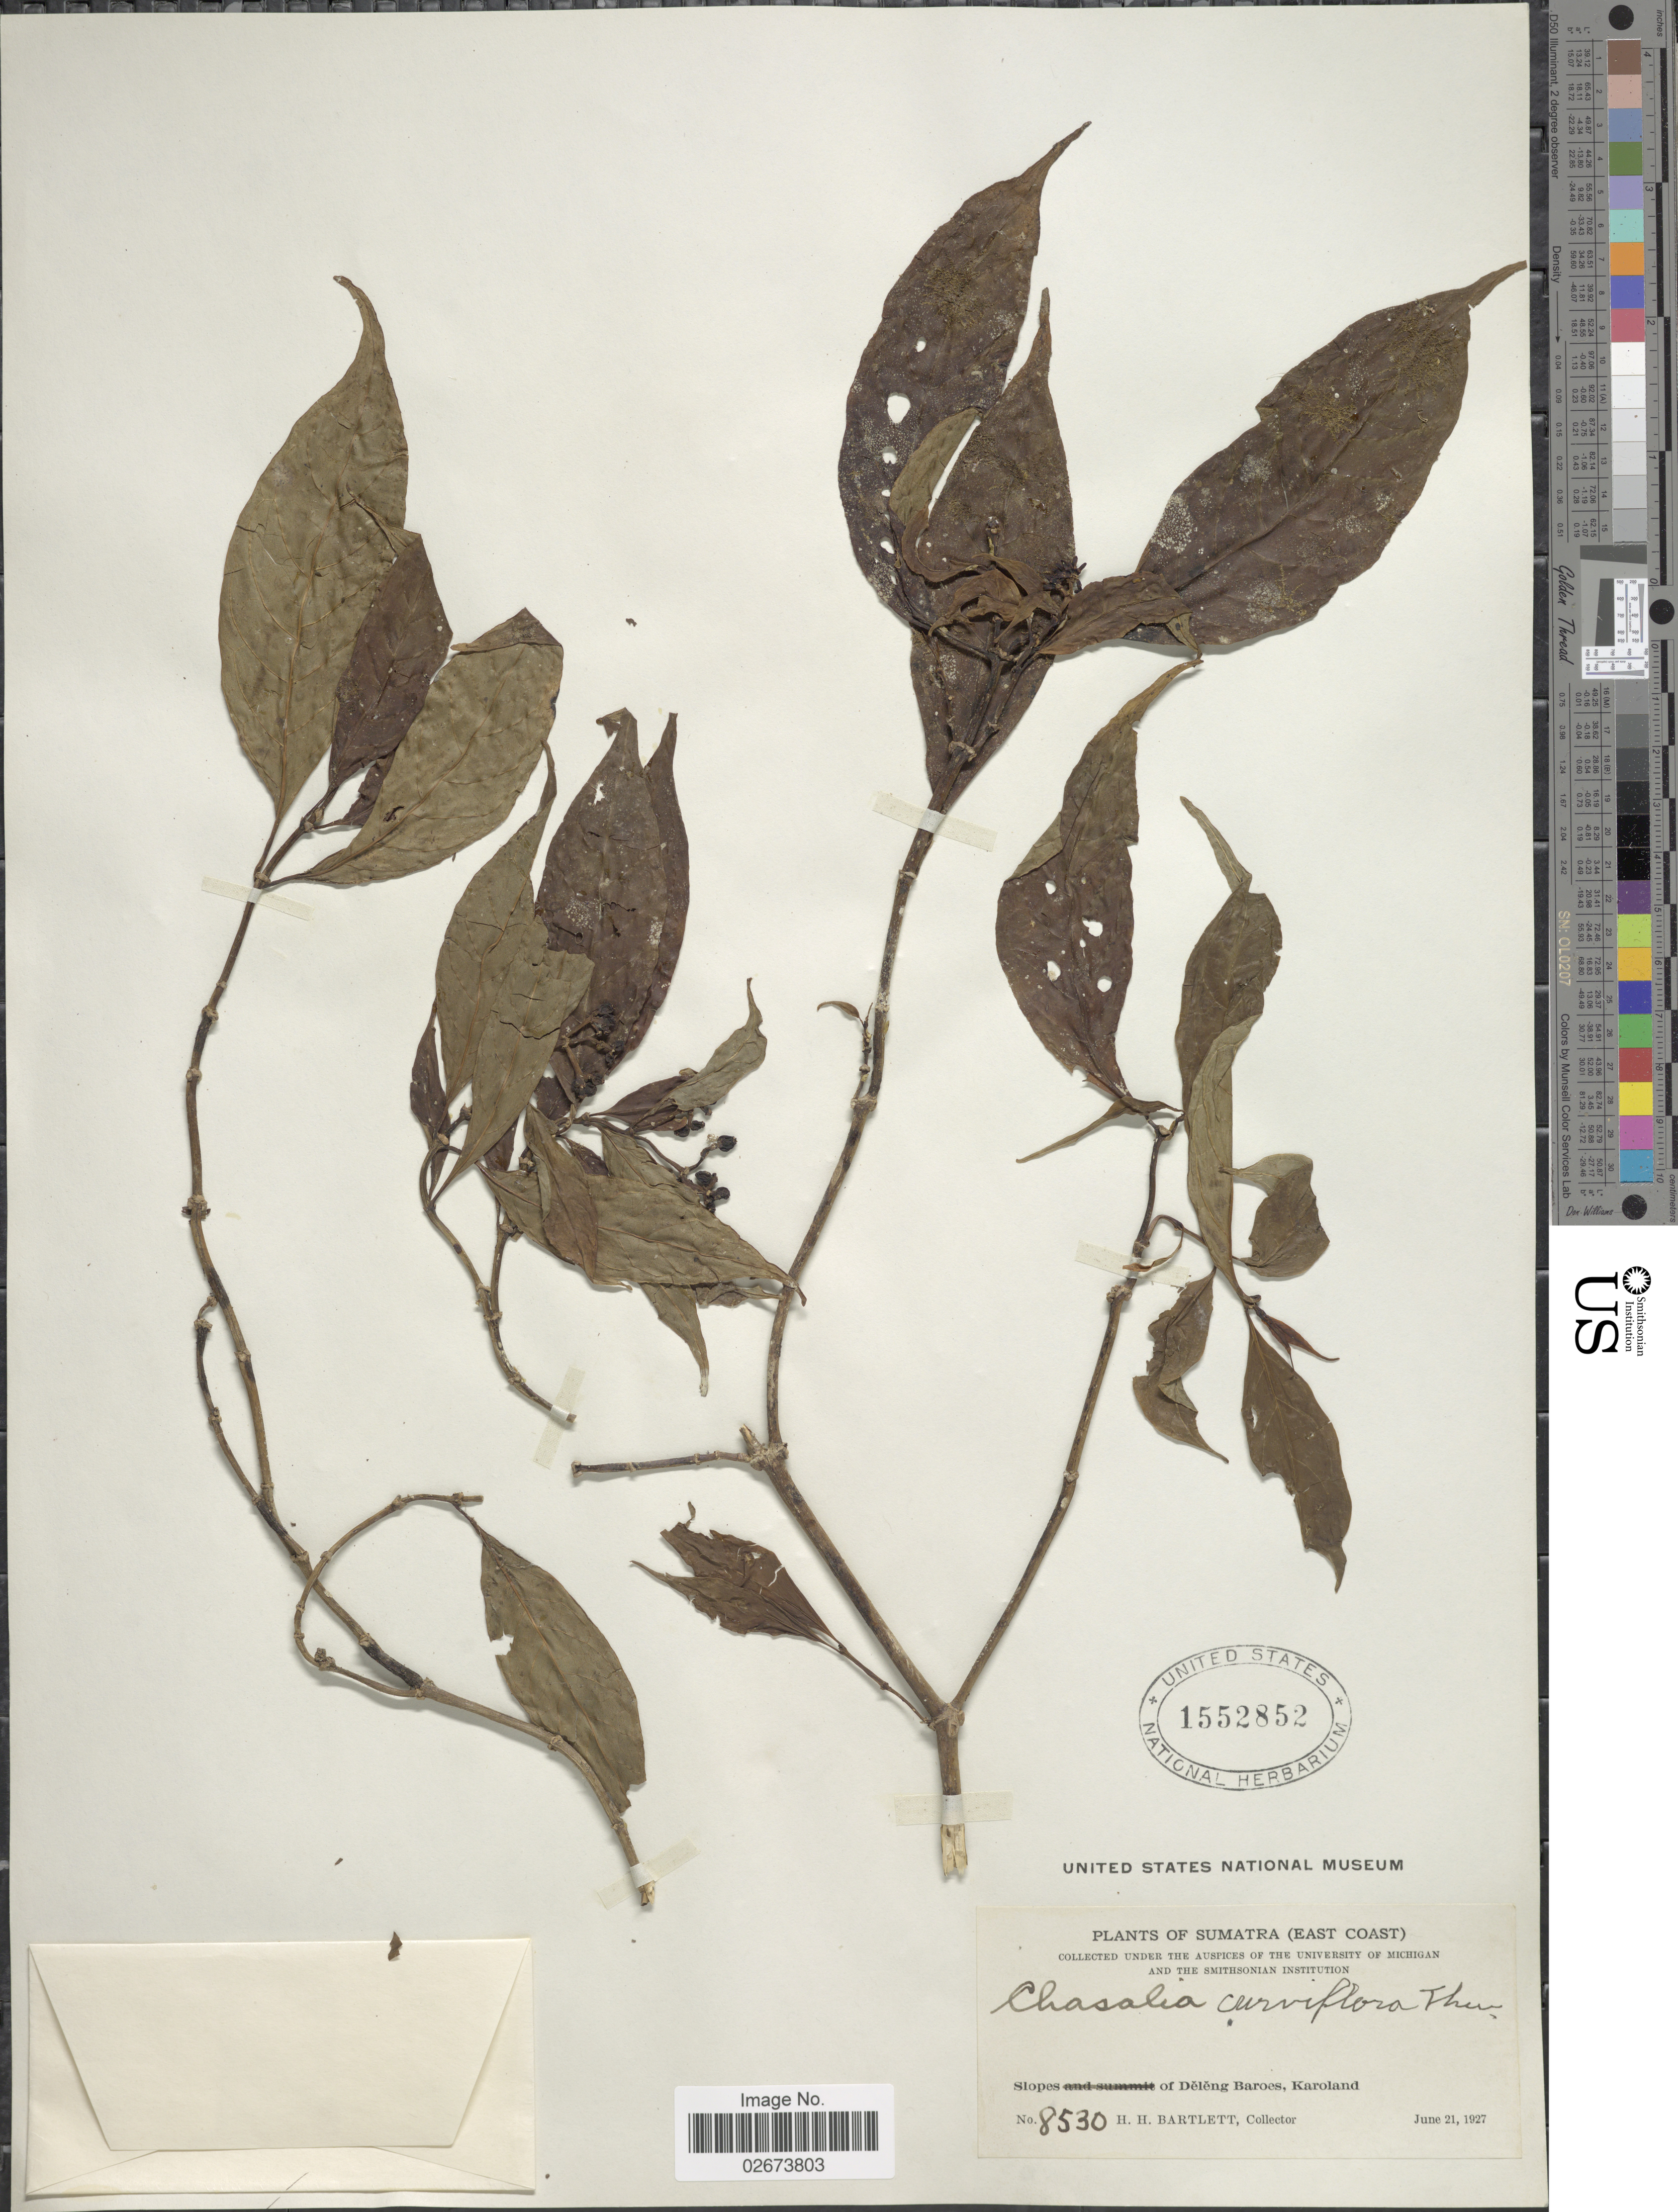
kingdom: Plantae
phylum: Tracheophyta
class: Magnoliopsida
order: Gentianales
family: Rubiaceae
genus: Chassalia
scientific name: Chassalia curviflora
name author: (Wall.) Thwaites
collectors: H. H. Bartlett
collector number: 8530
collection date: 1927-06-21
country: Indonesia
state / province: Sumatra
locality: (East Coast), Slopes of Deleng Baroes, Karoland.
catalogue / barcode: US 1552852